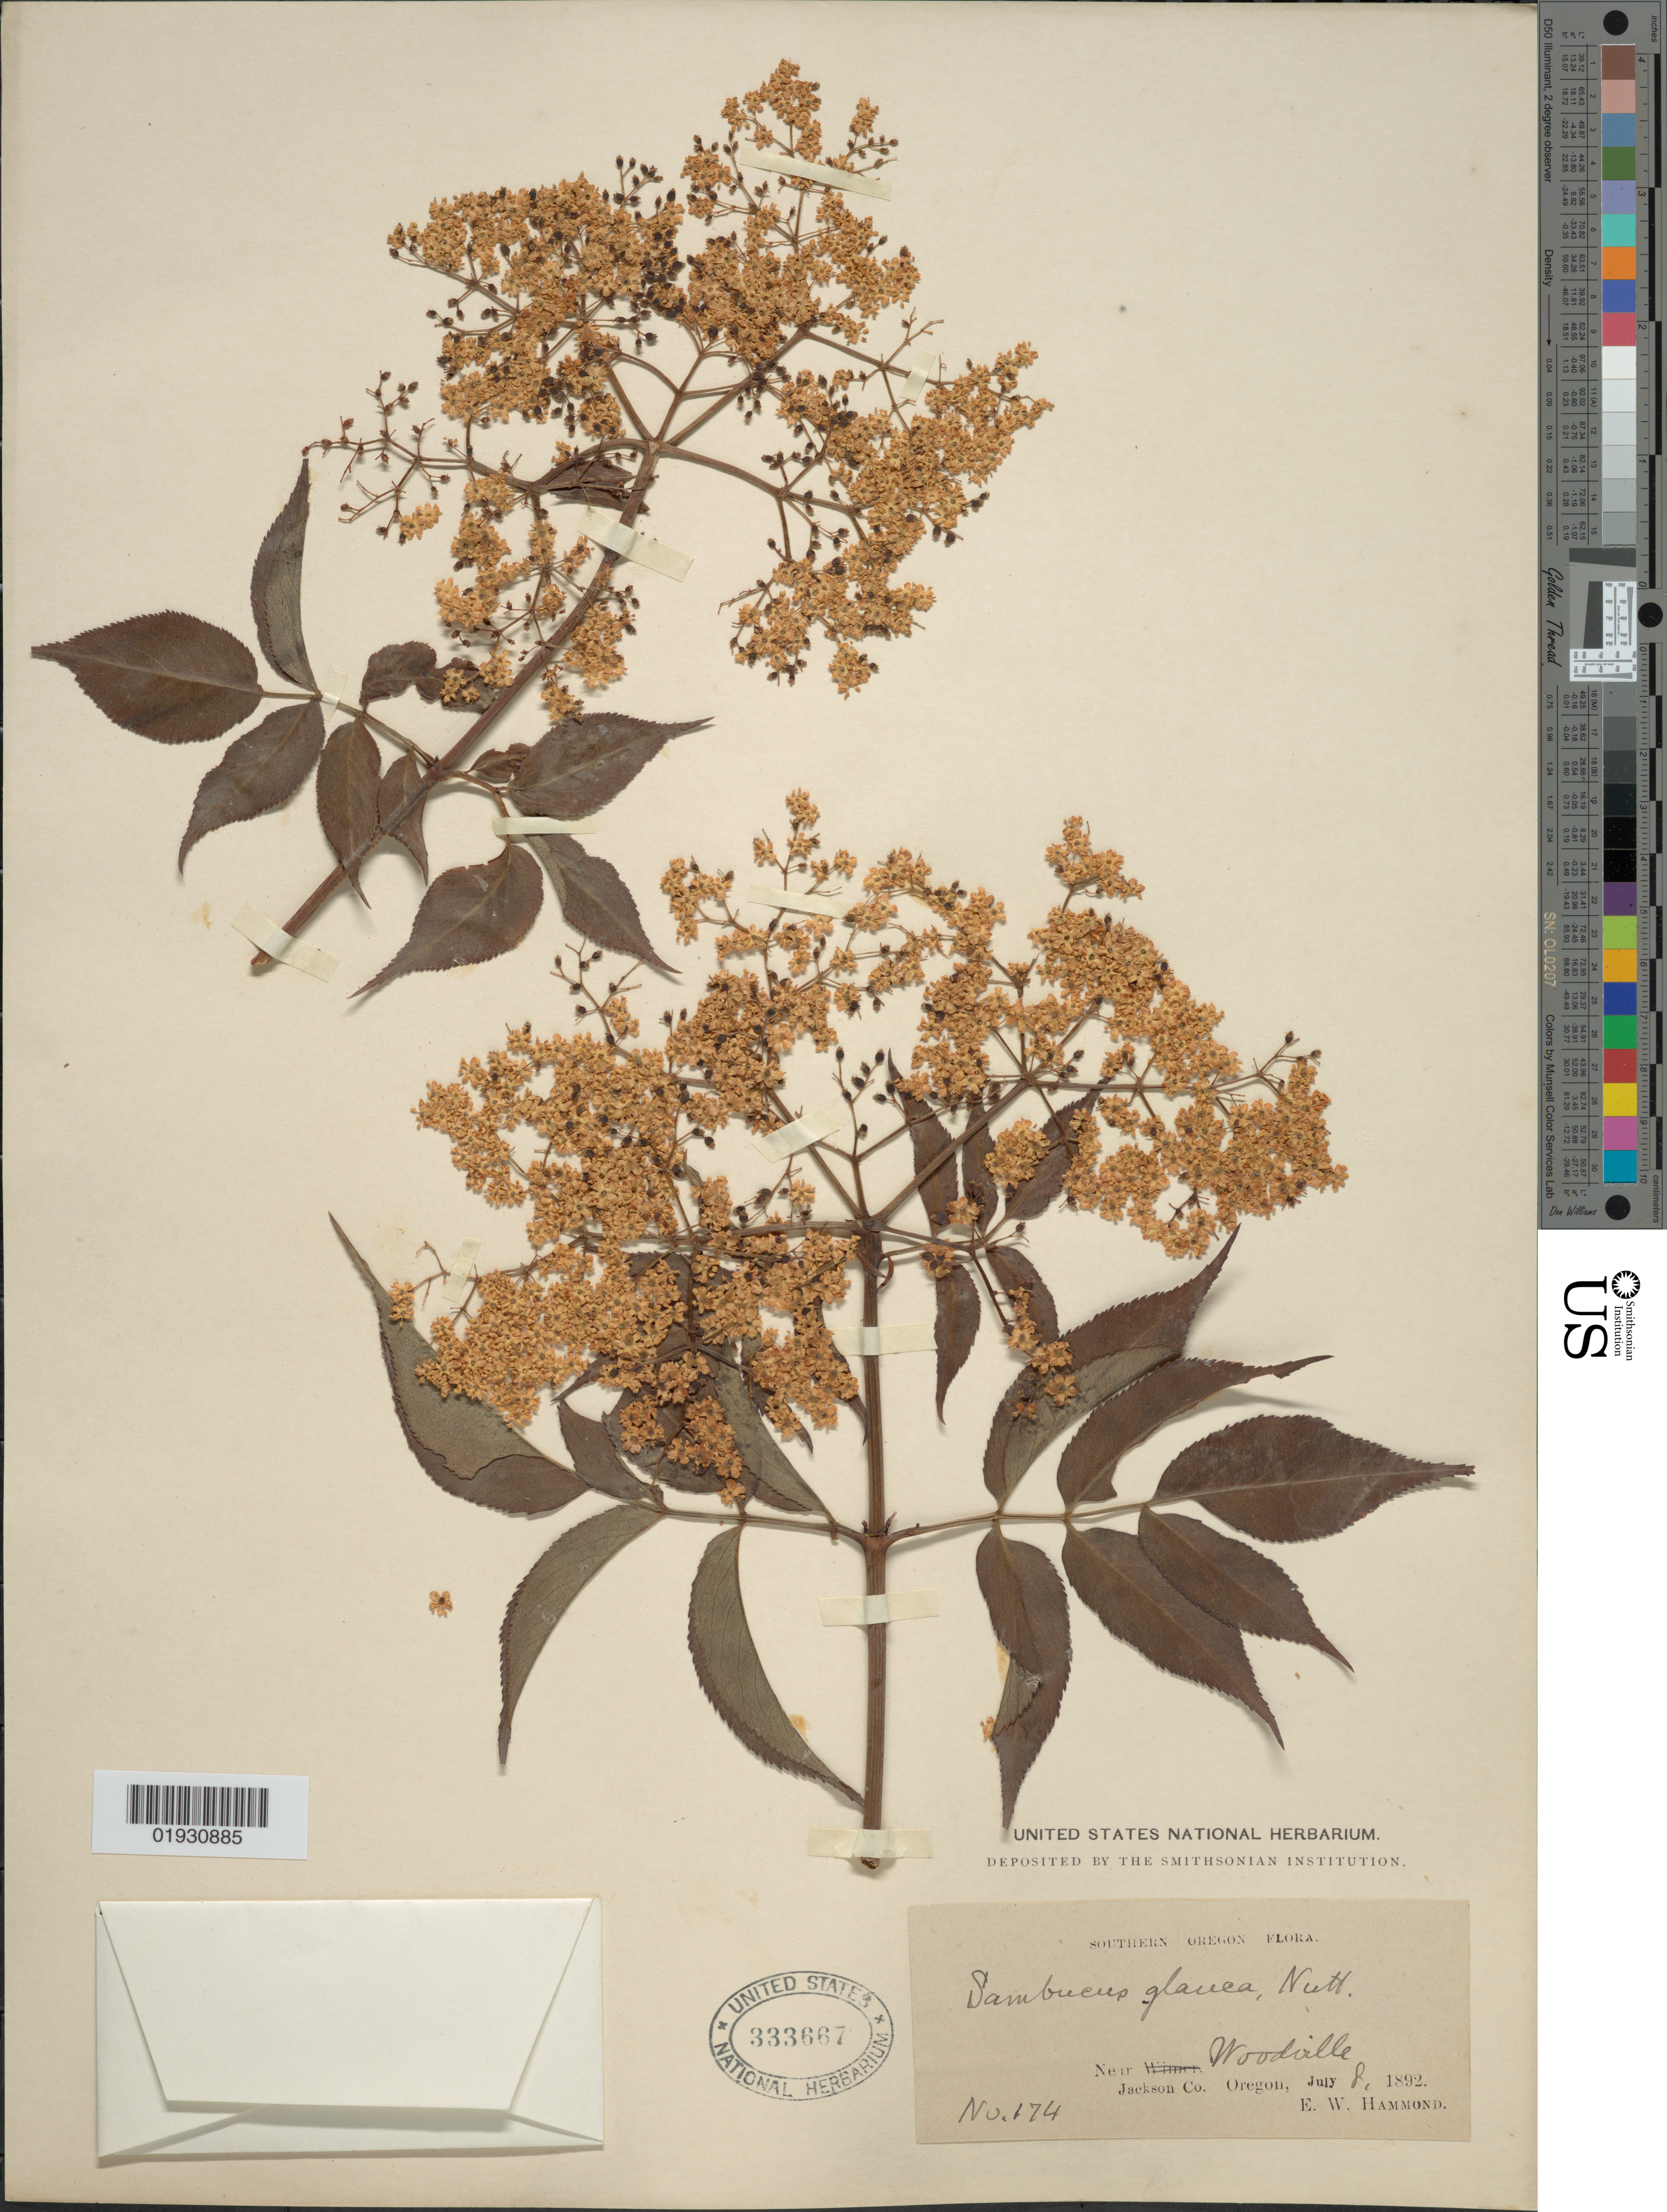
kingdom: Plantae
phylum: Tracheophyta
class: Magnoliopsida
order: Dipsacales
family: Viburnaceae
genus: Sambucus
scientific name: Sambucus cerulea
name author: Raf.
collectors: E. Hammond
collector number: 174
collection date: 1892-07-08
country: United States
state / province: Oregon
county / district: Jackson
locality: Southern Oregon. Near Woodville. Jackson Co.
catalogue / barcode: US 333667